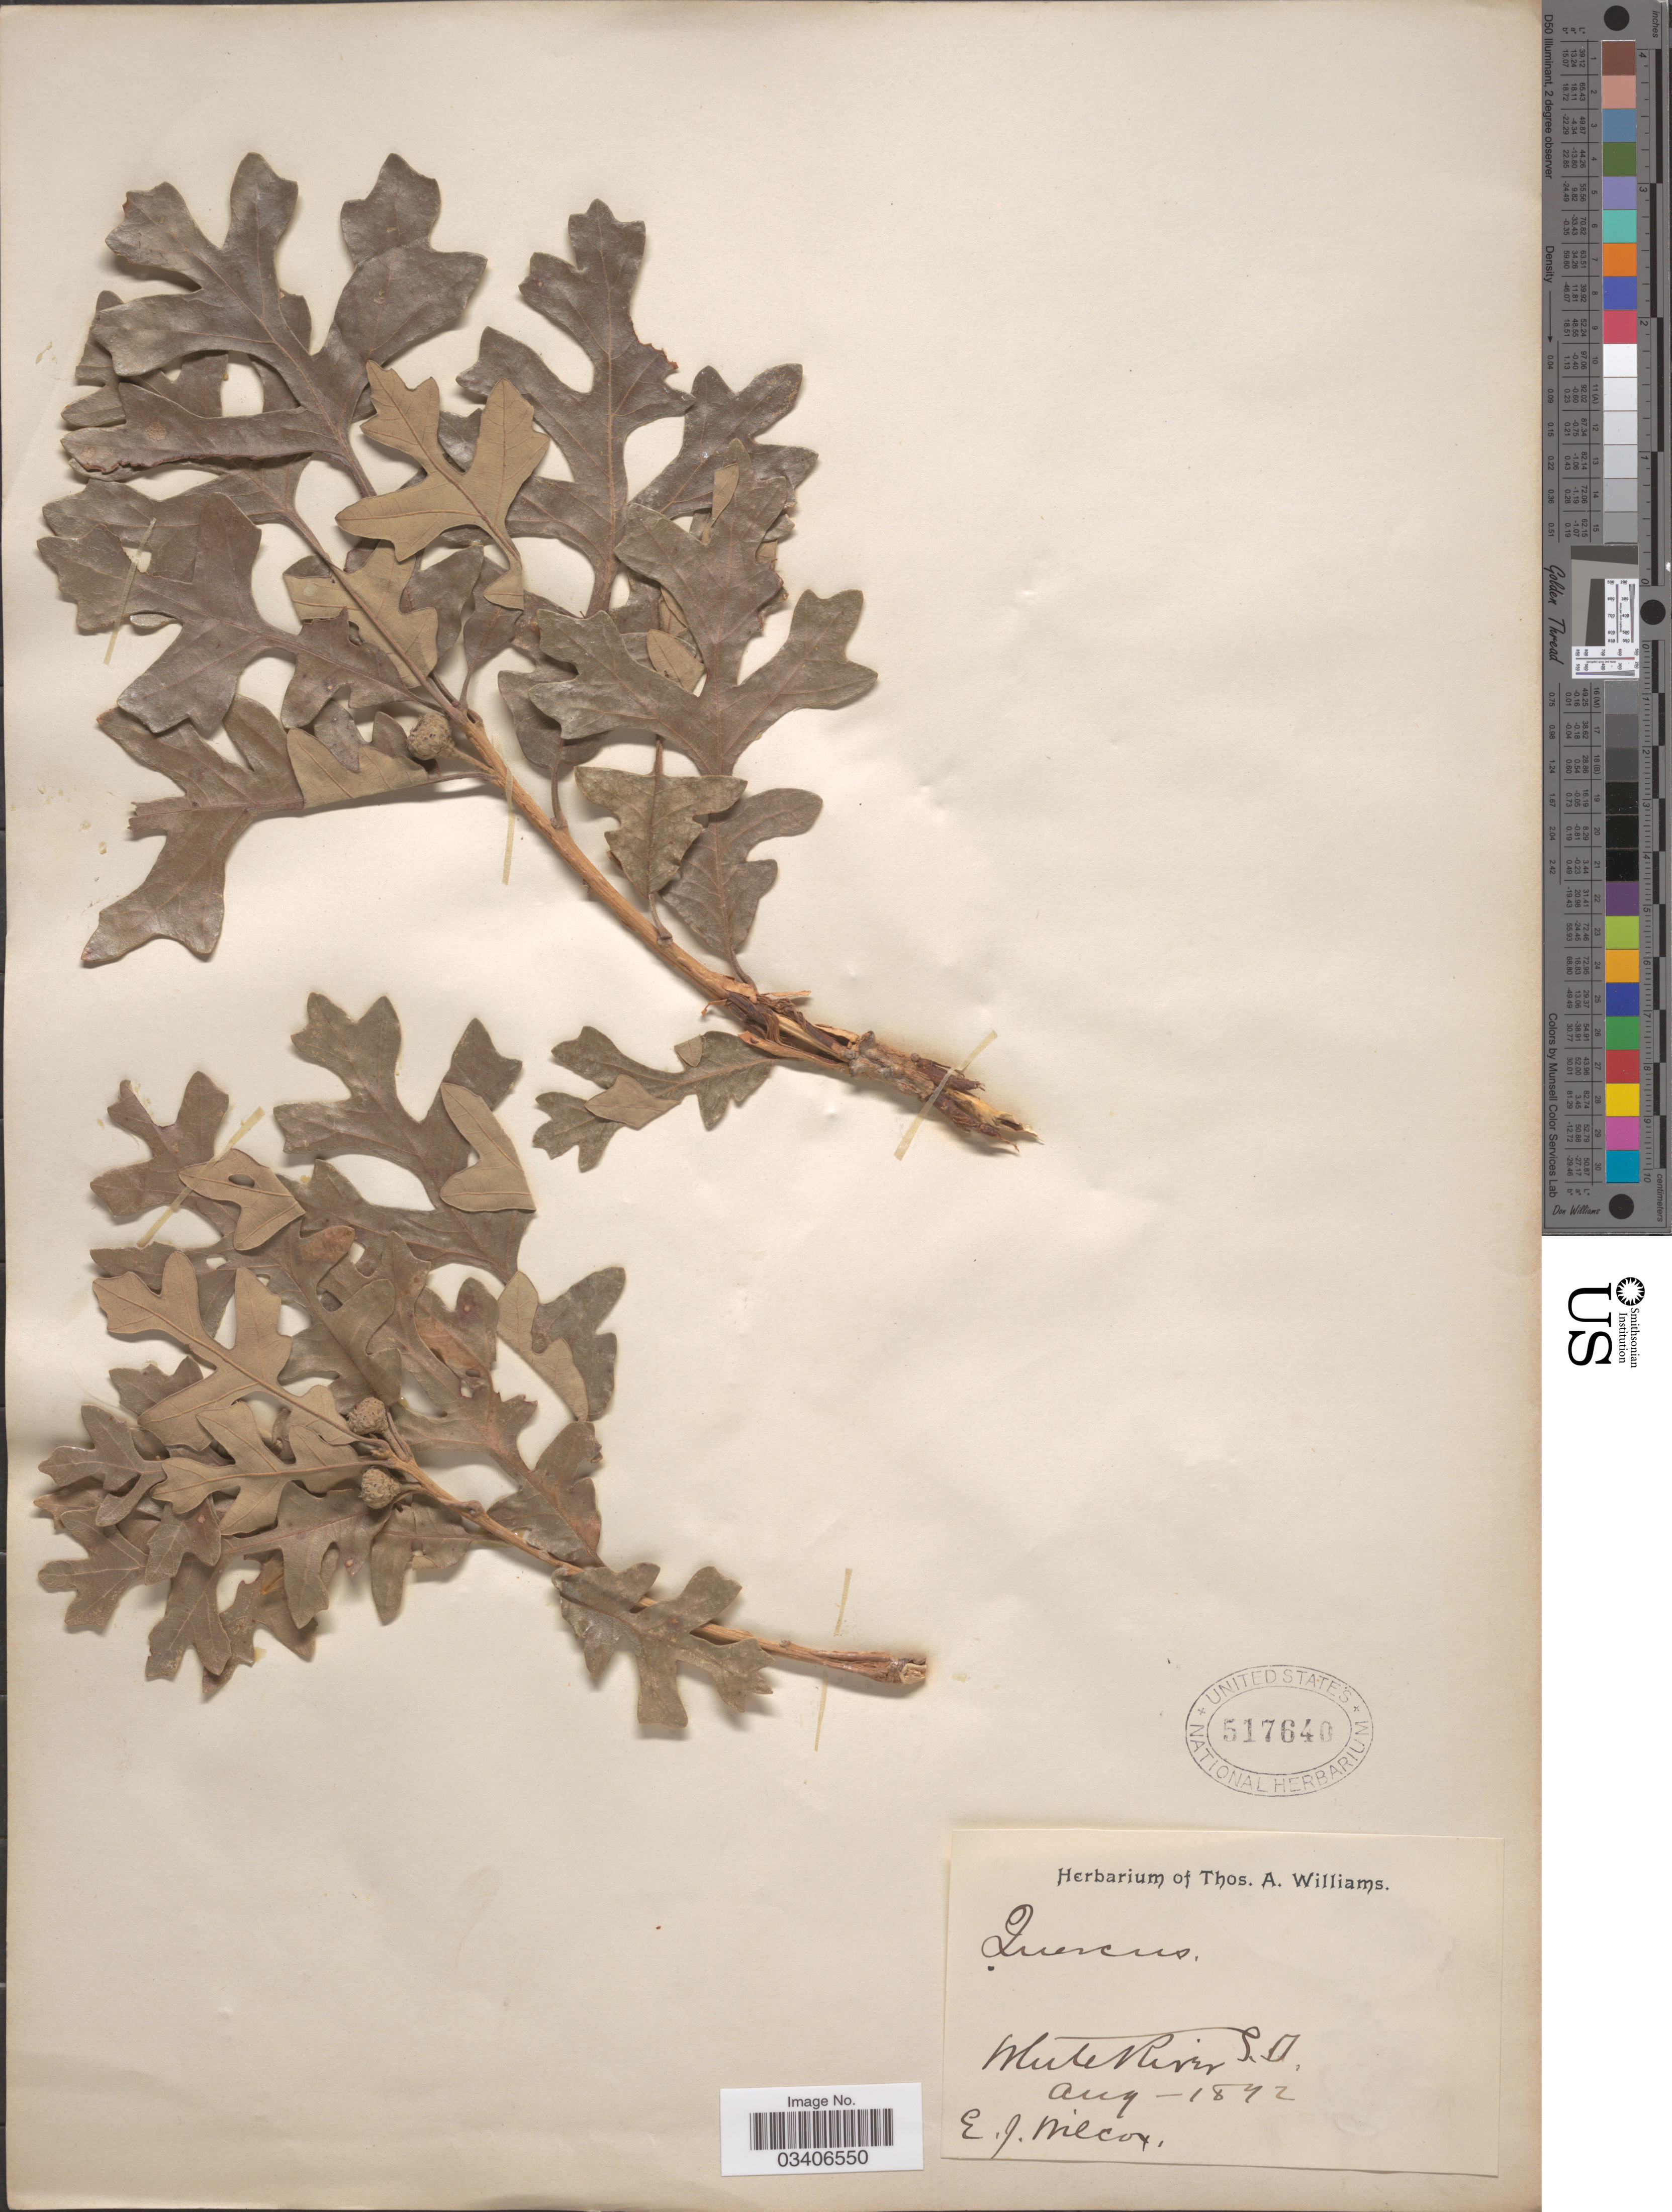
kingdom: Plantae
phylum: Tracheophyta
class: Magnoliopsida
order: Fagales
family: Fagaceae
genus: Quercus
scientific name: Quercus macrocarpa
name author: Michx.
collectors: E. Wilcox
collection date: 1842-08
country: United States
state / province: South Dakota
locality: White River.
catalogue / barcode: US 517640